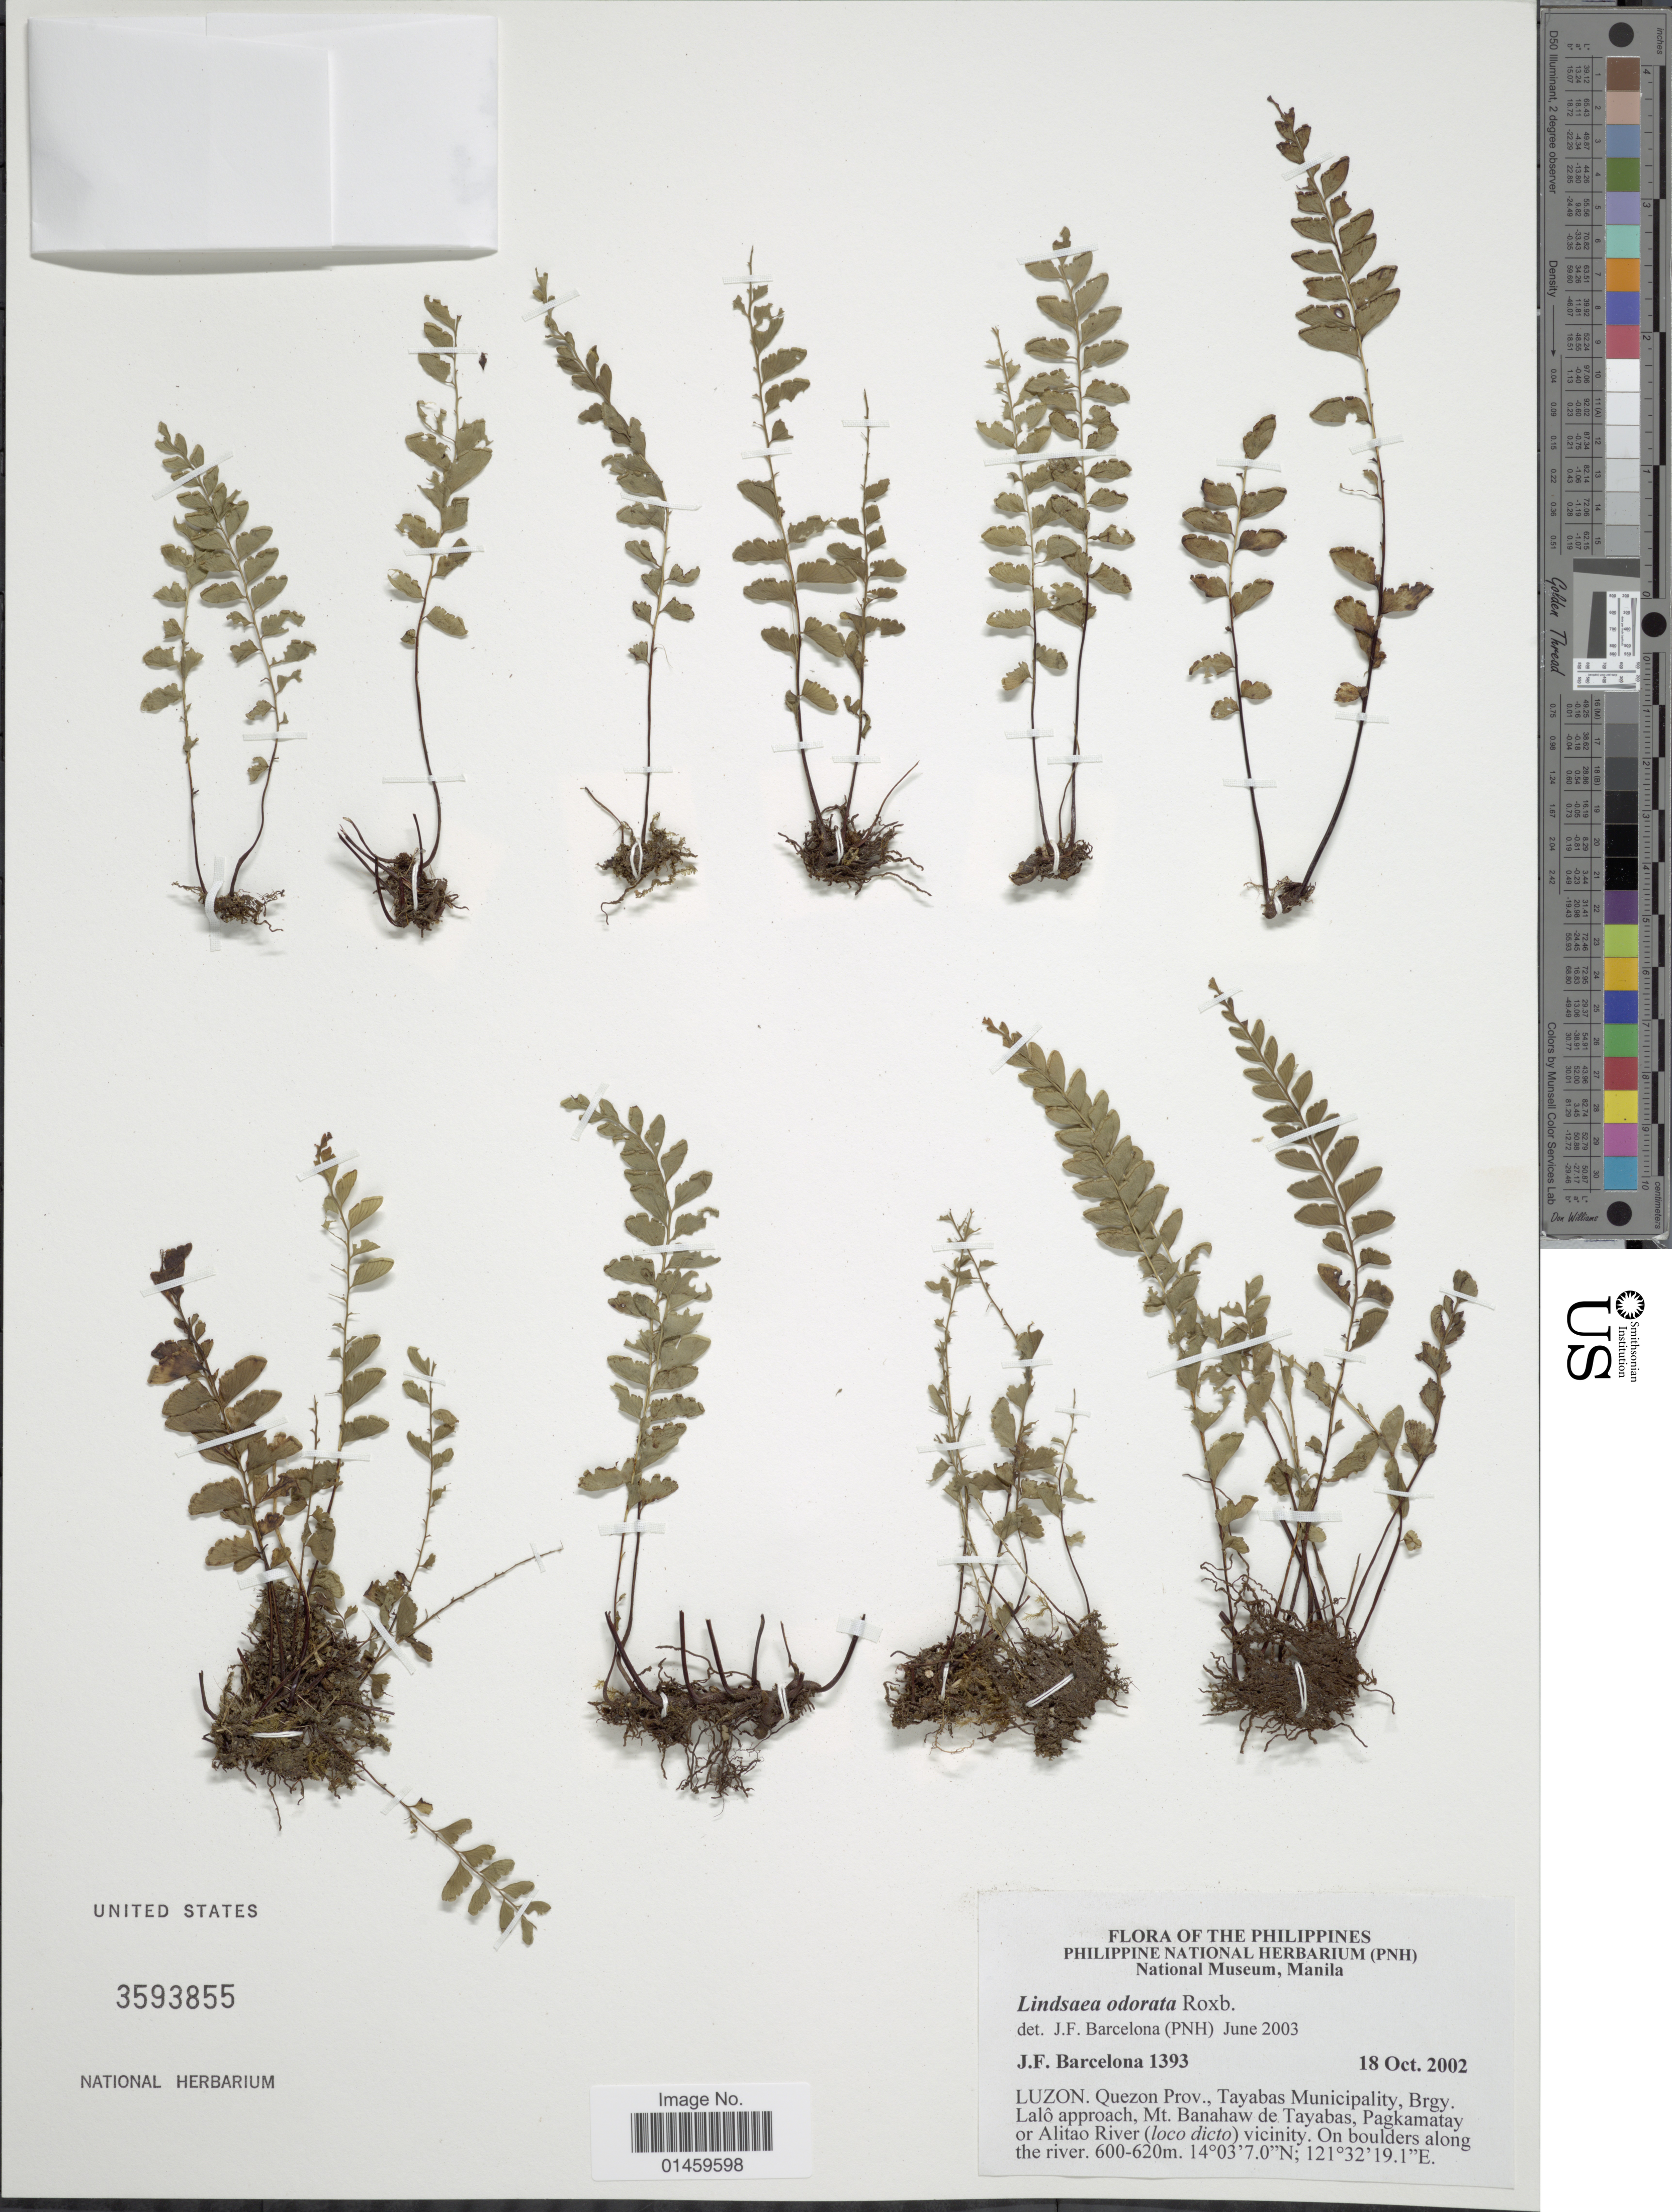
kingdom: Plantae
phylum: Tracheophyta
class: Polypodiopsida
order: Polypodiales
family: Lindsaeaceae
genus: Lindsaea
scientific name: Lindsaea odorata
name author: Roxb.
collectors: J. F. Barcelona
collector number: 1393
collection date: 2002-10-18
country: Philippines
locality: Luzon. Quezon Prov., Tayabas Municipality, Brgy. Lalo approach, Mt. Banahaw de Tayabas, Pagkamatay or Alitao River (loco dicto) vicinity. On boulders along the river,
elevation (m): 600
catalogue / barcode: US 3593855